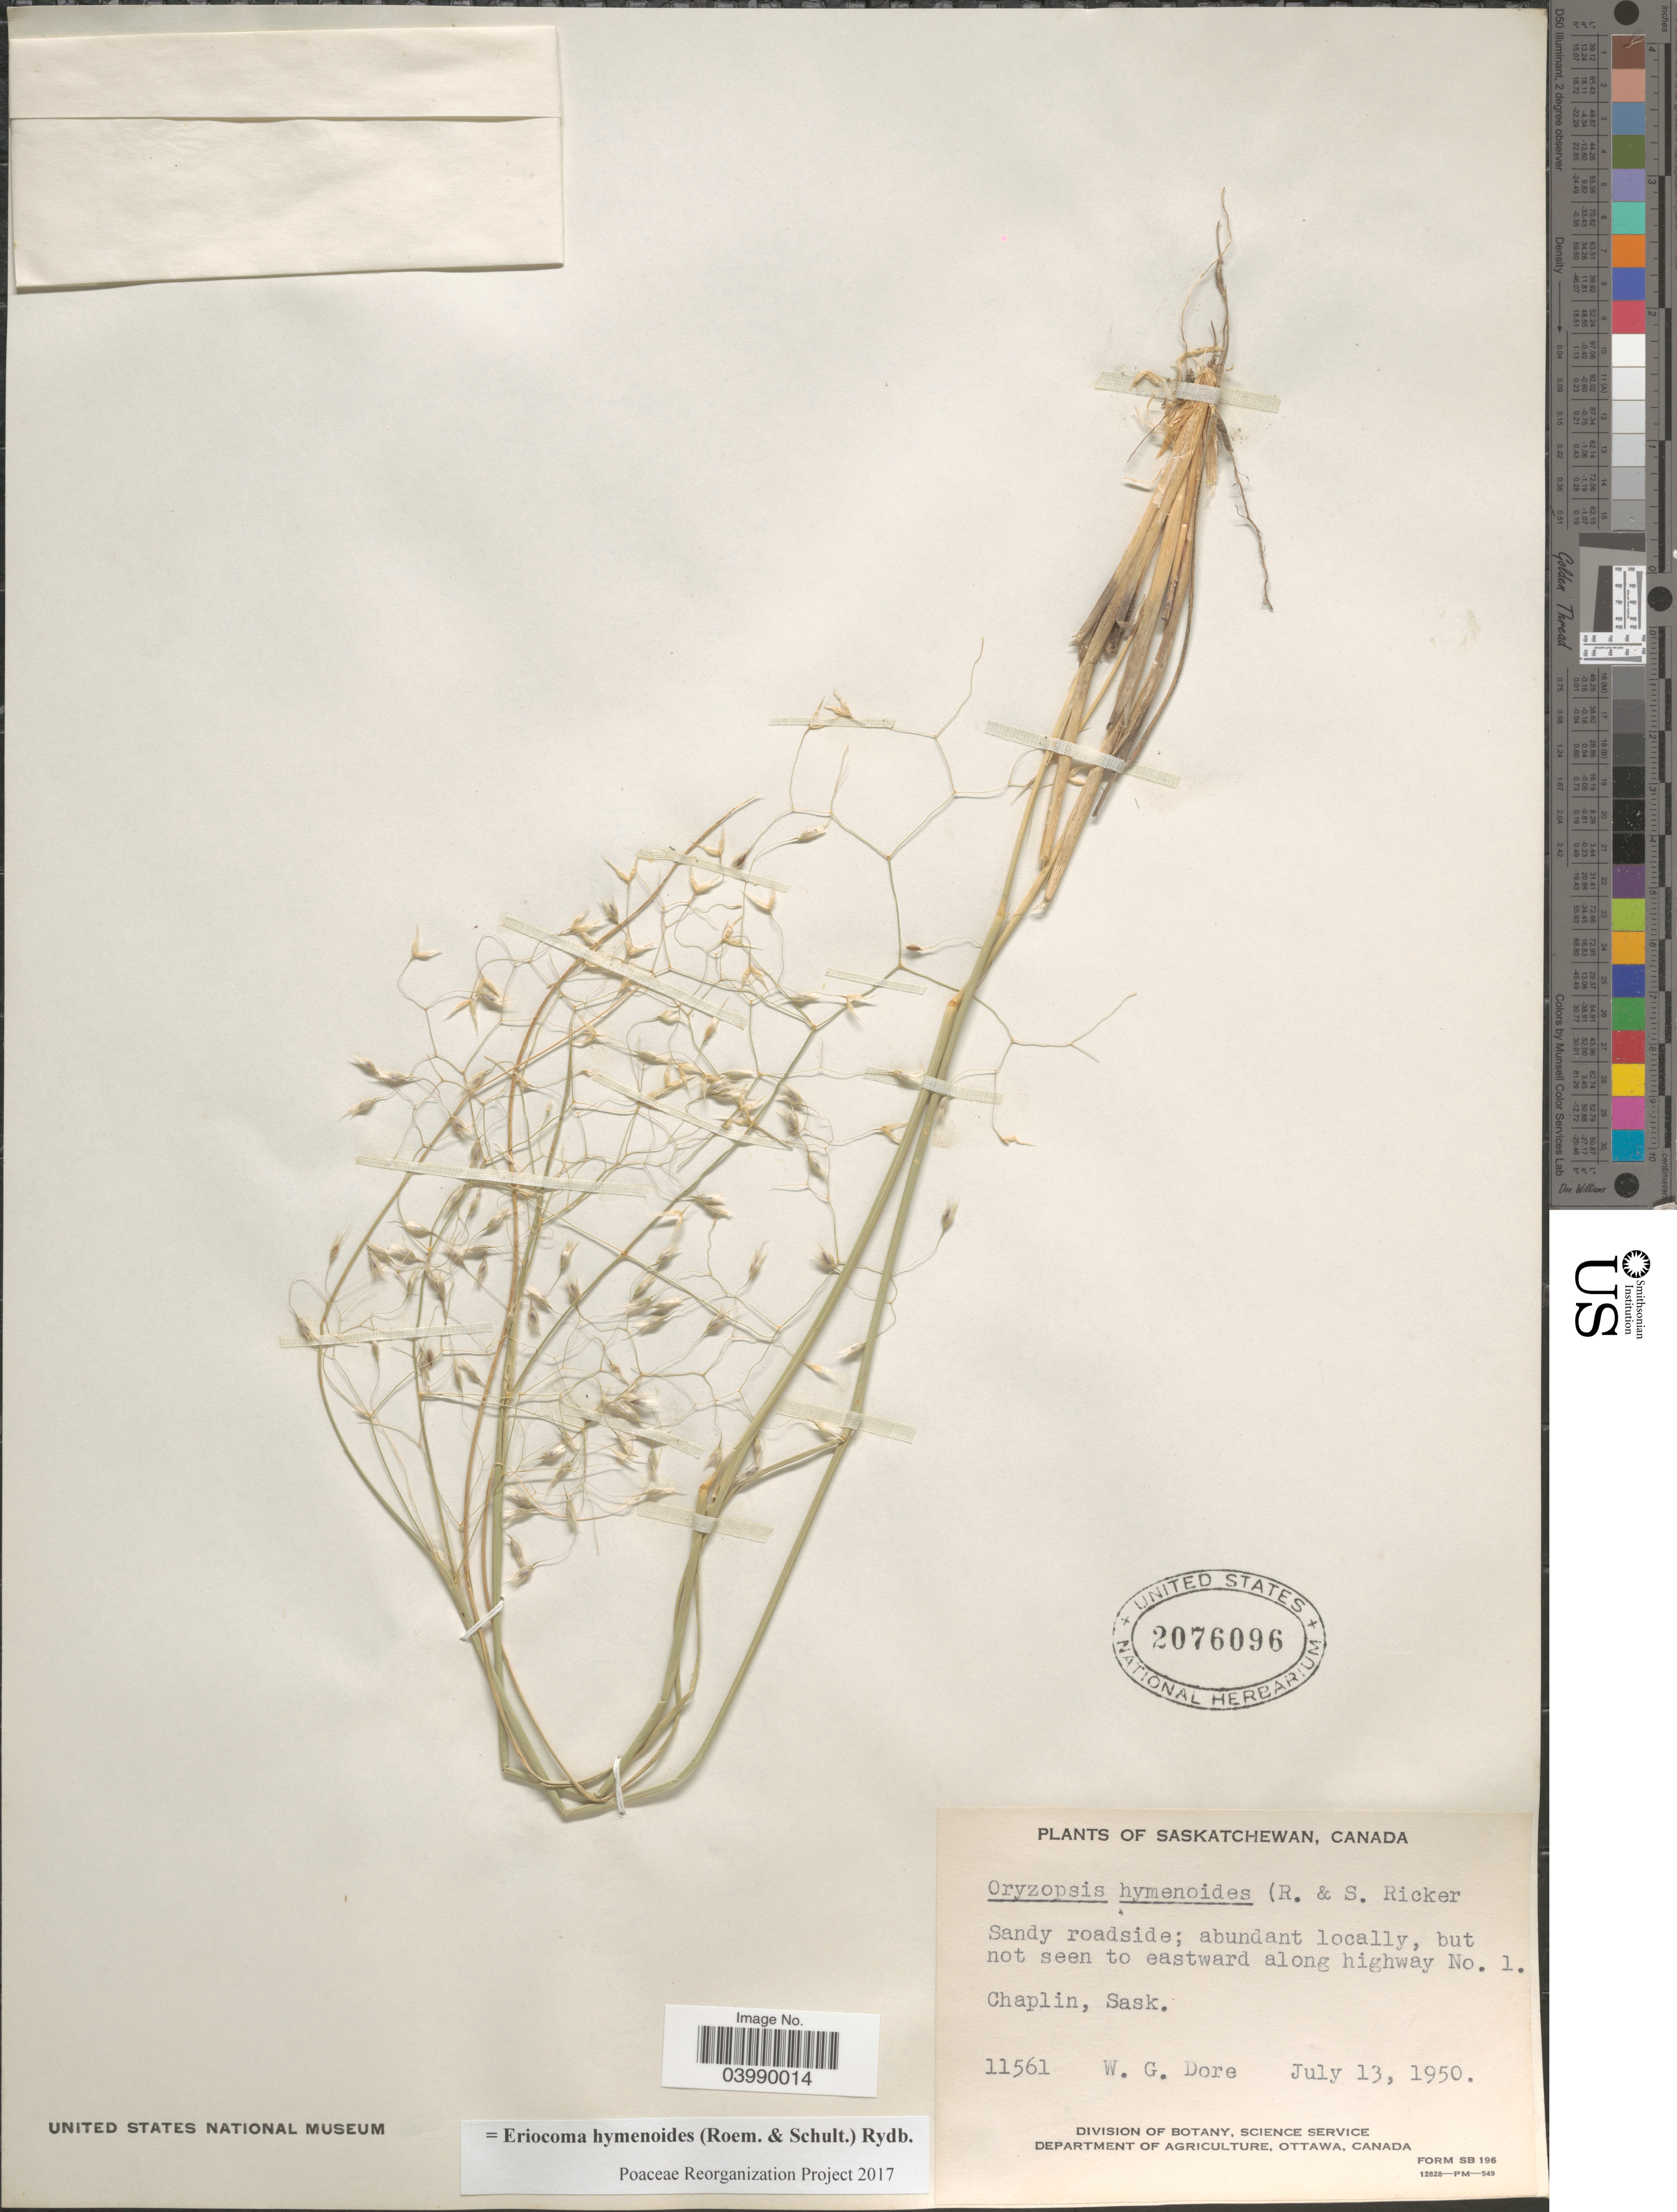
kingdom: Plantae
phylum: Tracheophyta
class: Liliopsida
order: Poales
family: Poaceae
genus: Eriocoma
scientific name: Eriocoma hymenoides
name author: (Roem. & Schult.) Rydb.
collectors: W. Dore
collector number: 11561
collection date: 1950-07-13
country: Canada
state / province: Saskatchewan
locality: But not seen to eastward along highway No. 1. Chaplin.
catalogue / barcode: US 2076096